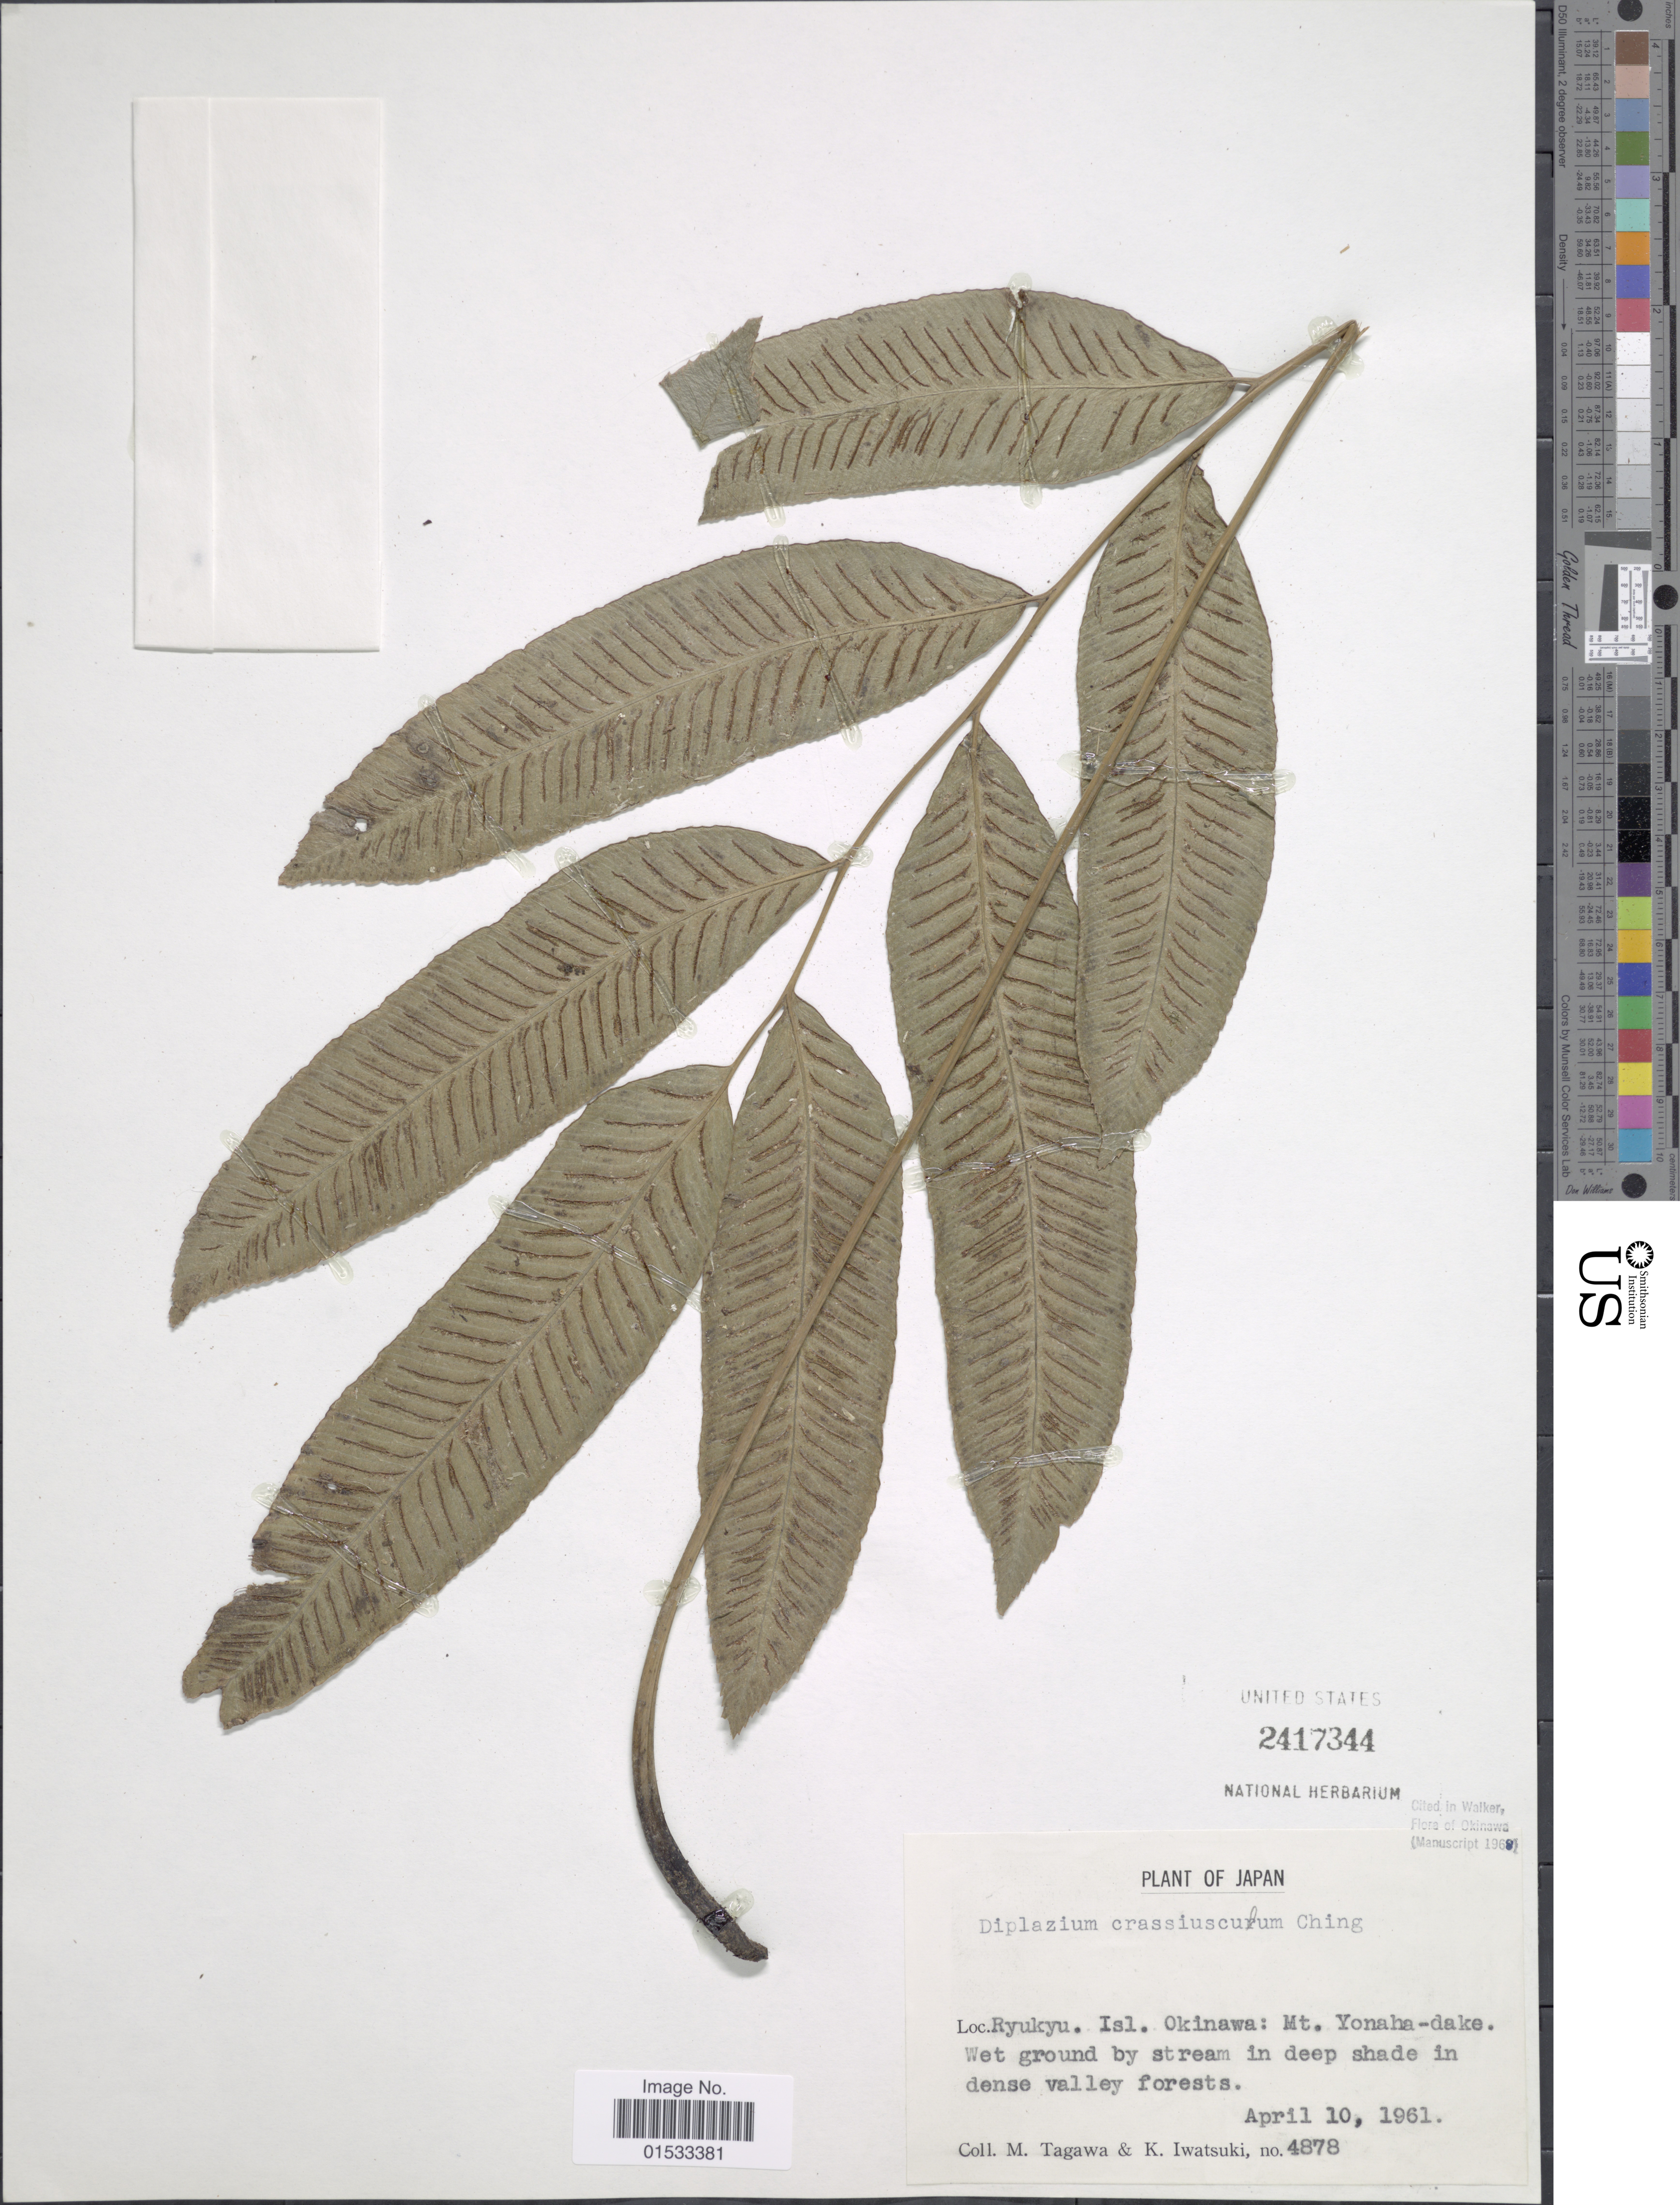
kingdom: Plantae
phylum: Tracheophyta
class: Polypodiopsida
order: Polypodiales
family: Athyriaceae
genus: Diplazium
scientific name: Diplazium crassiusculum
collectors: M. Tagawa & K. Iwatsuki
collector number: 4878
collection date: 1961-04-10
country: Japan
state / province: Okinawa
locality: Isl. Okinawa: mt. Yonanha- dake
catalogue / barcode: US 2417344